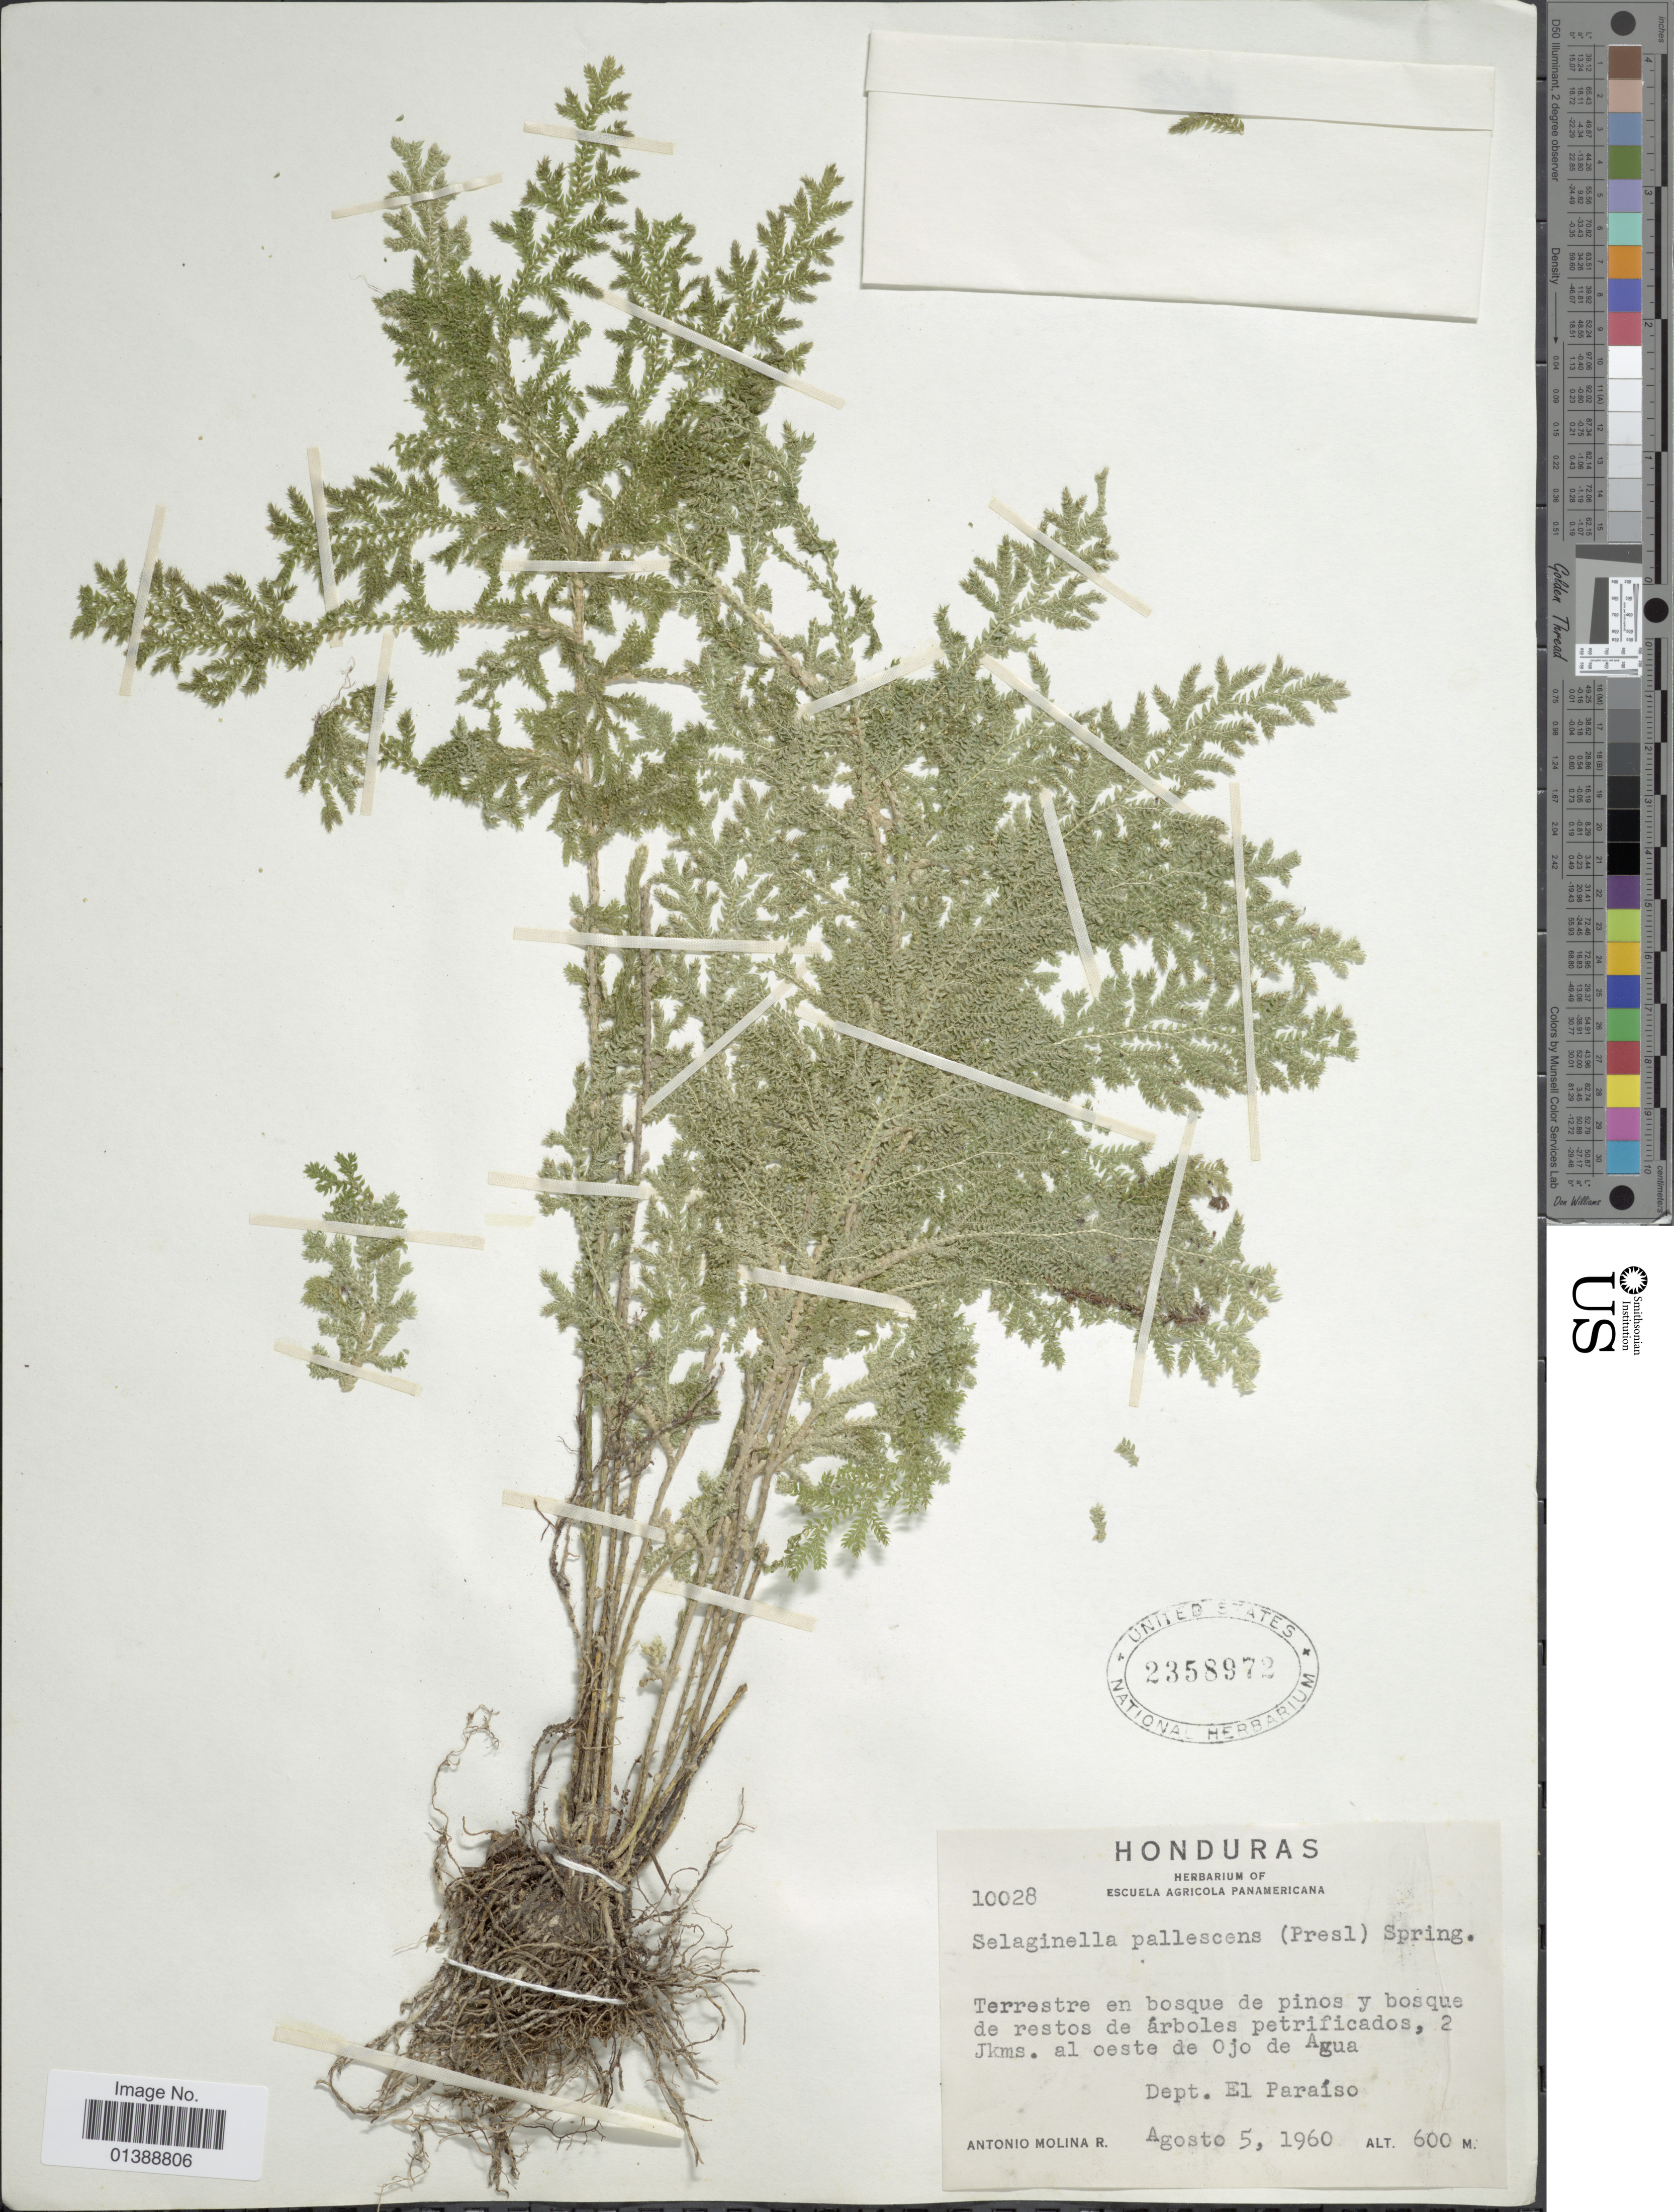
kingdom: Plantae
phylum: Tracheophyta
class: Lycopodiopsida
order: Selaginellales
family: Selaginellaceae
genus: Selaginella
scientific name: Selaginella pallescens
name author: (C. Presl) Spring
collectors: A. Molina R.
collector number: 10028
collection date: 1960-08-05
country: Honduras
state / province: El Paraíso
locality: Terrestre en bosque de pinos y bosque de restos de árboles petrificados, 2 k Kms al moeste de Ojo de Agua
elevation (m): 600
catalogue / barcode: US 2358972